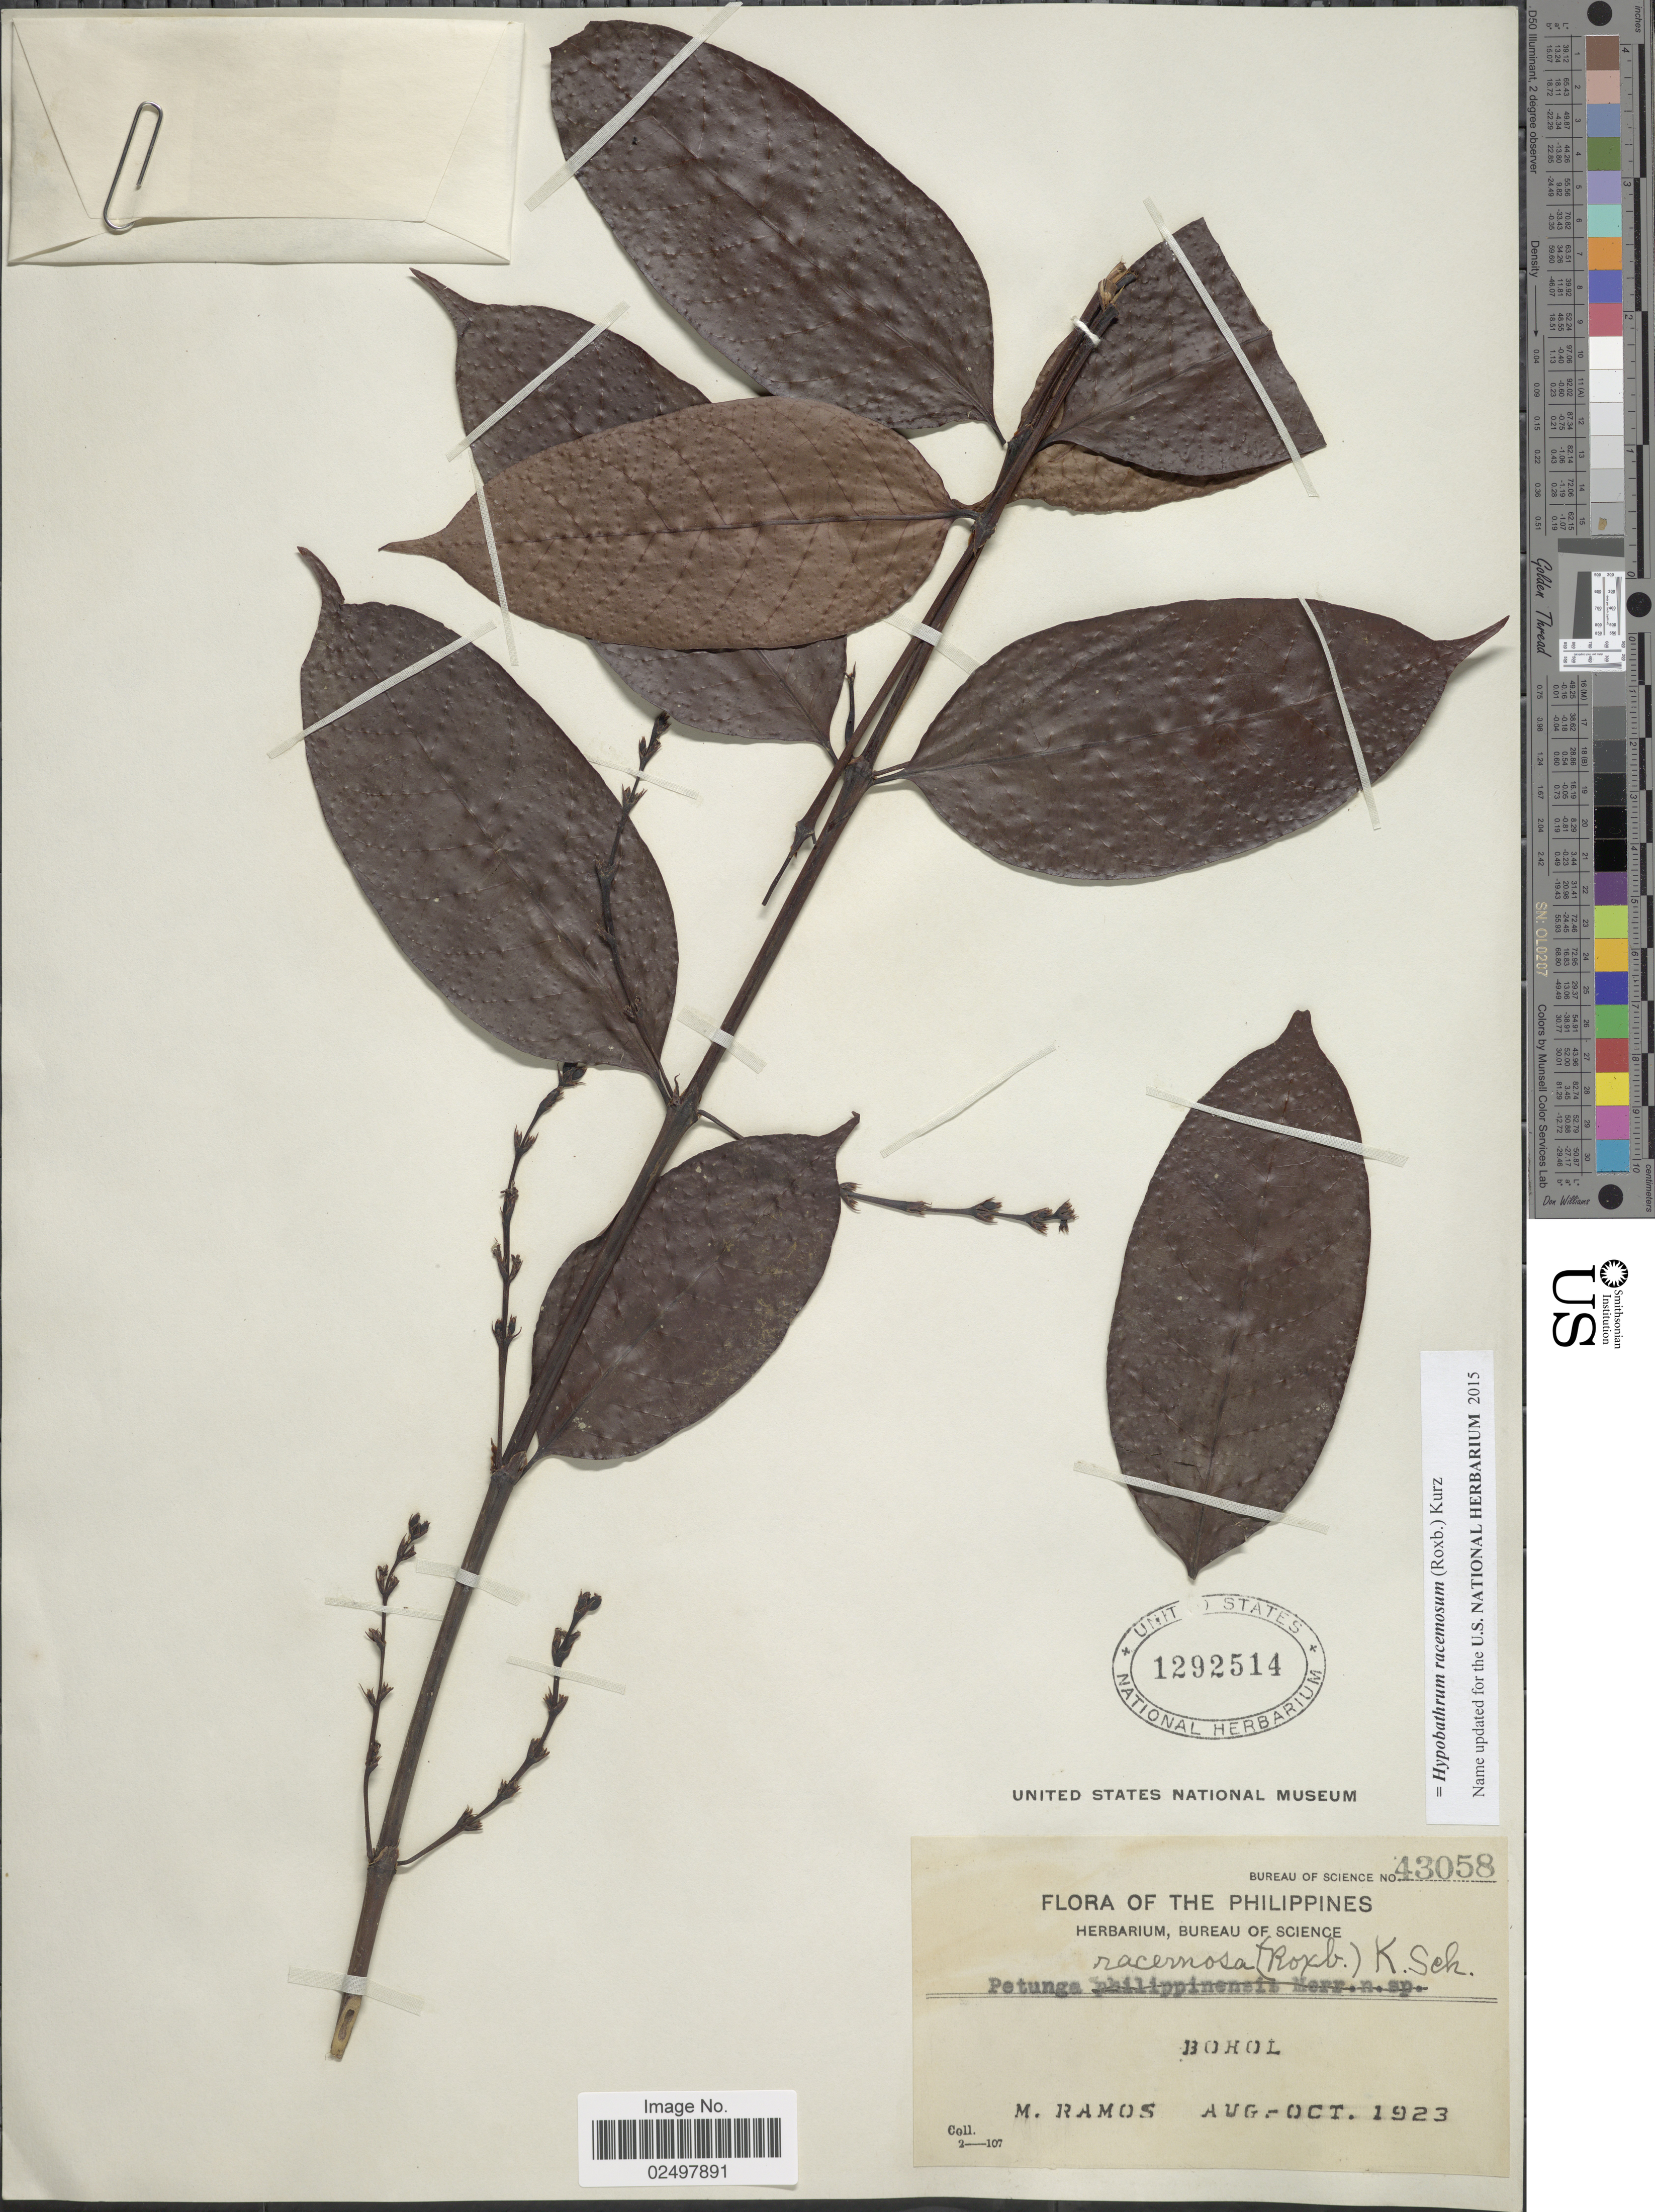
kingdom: Plantae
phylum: Tracheophyta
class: Magnoliopsida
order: Gentianales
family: Rubiaceae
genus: Hypobathrum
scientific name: Hypobathrum racemosum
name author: (Roxb.) Kurz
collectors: M. Ramos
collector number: Bureau of Science 058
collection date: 1923-08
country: Philippines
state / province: Central Visayas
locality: Bohol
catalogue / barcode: US 1292514